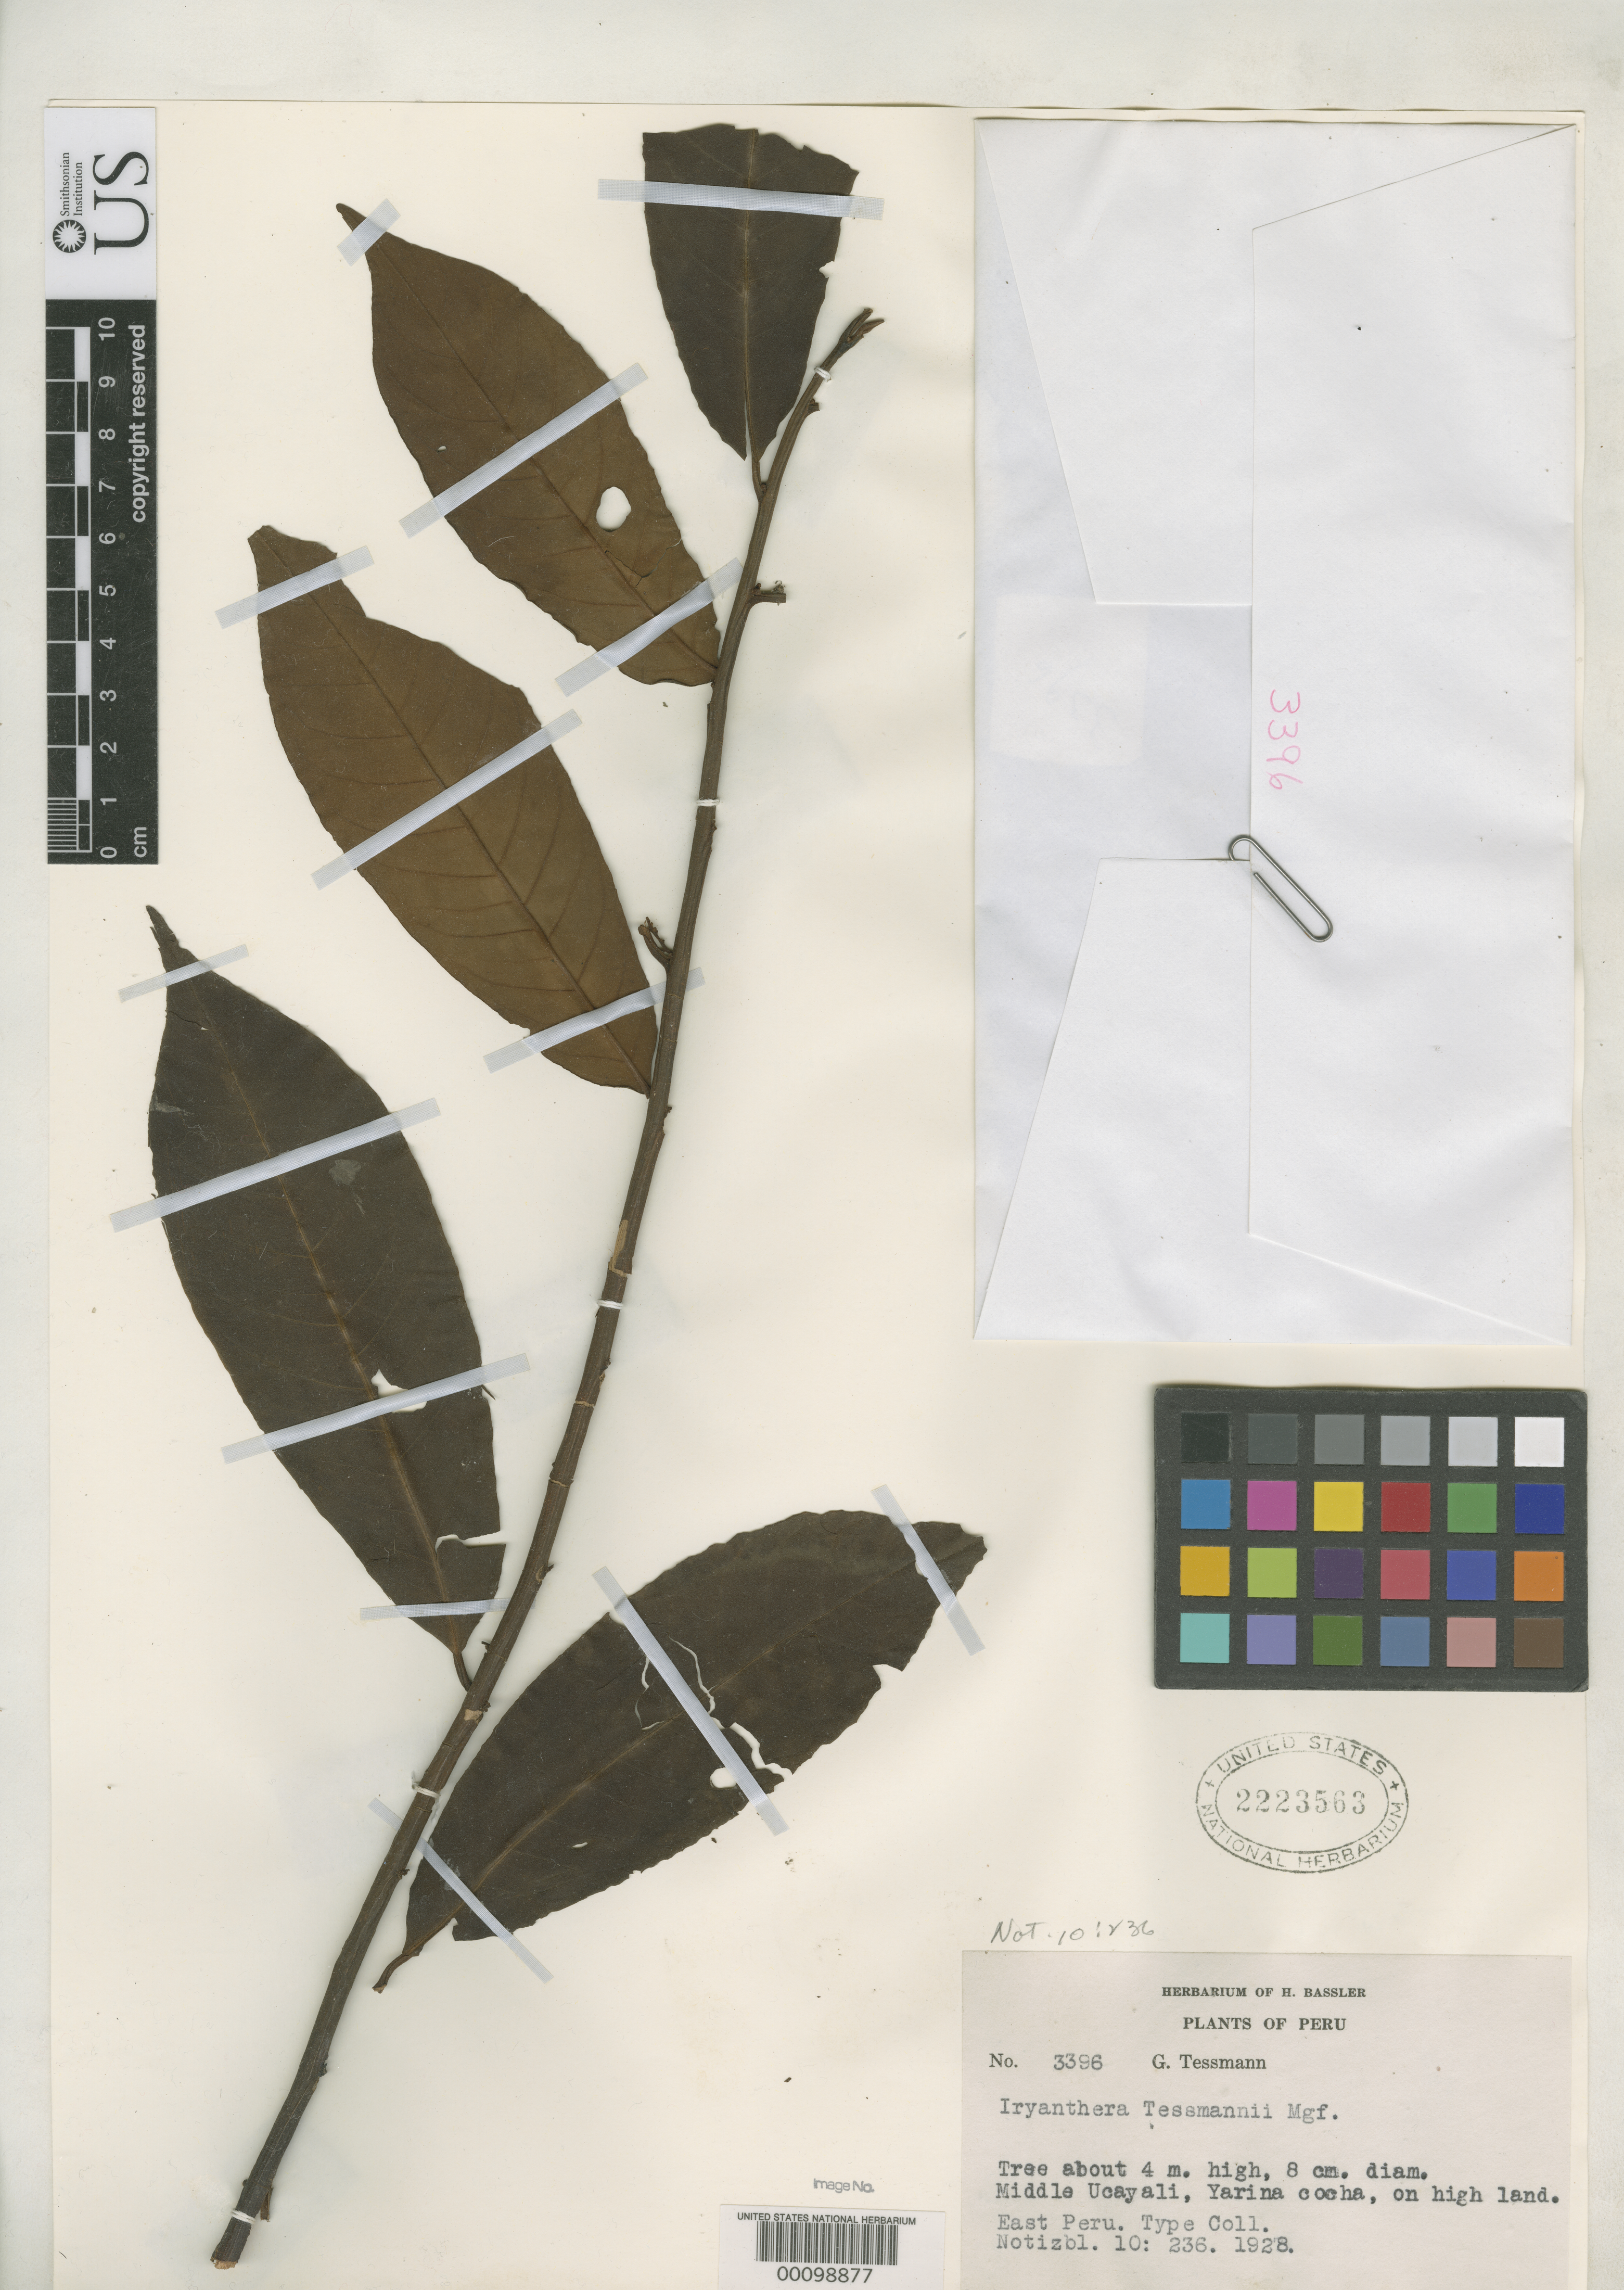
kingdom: Plantae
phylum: Tracheophyta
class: Magnoliopsida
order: Magnoliales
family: Myristicaceae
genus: Iryanthera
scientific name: Iryanthera tessmannii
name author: Markgr.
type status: Isotype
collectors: G. Tessmann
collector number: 3396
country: Peru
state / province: San Martín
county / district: Mariscal Cáceres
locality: Rio Huallaga, margen Derecha del; Balsa Probana; dtto. Tocache Nuevo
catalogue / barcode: US 2223563